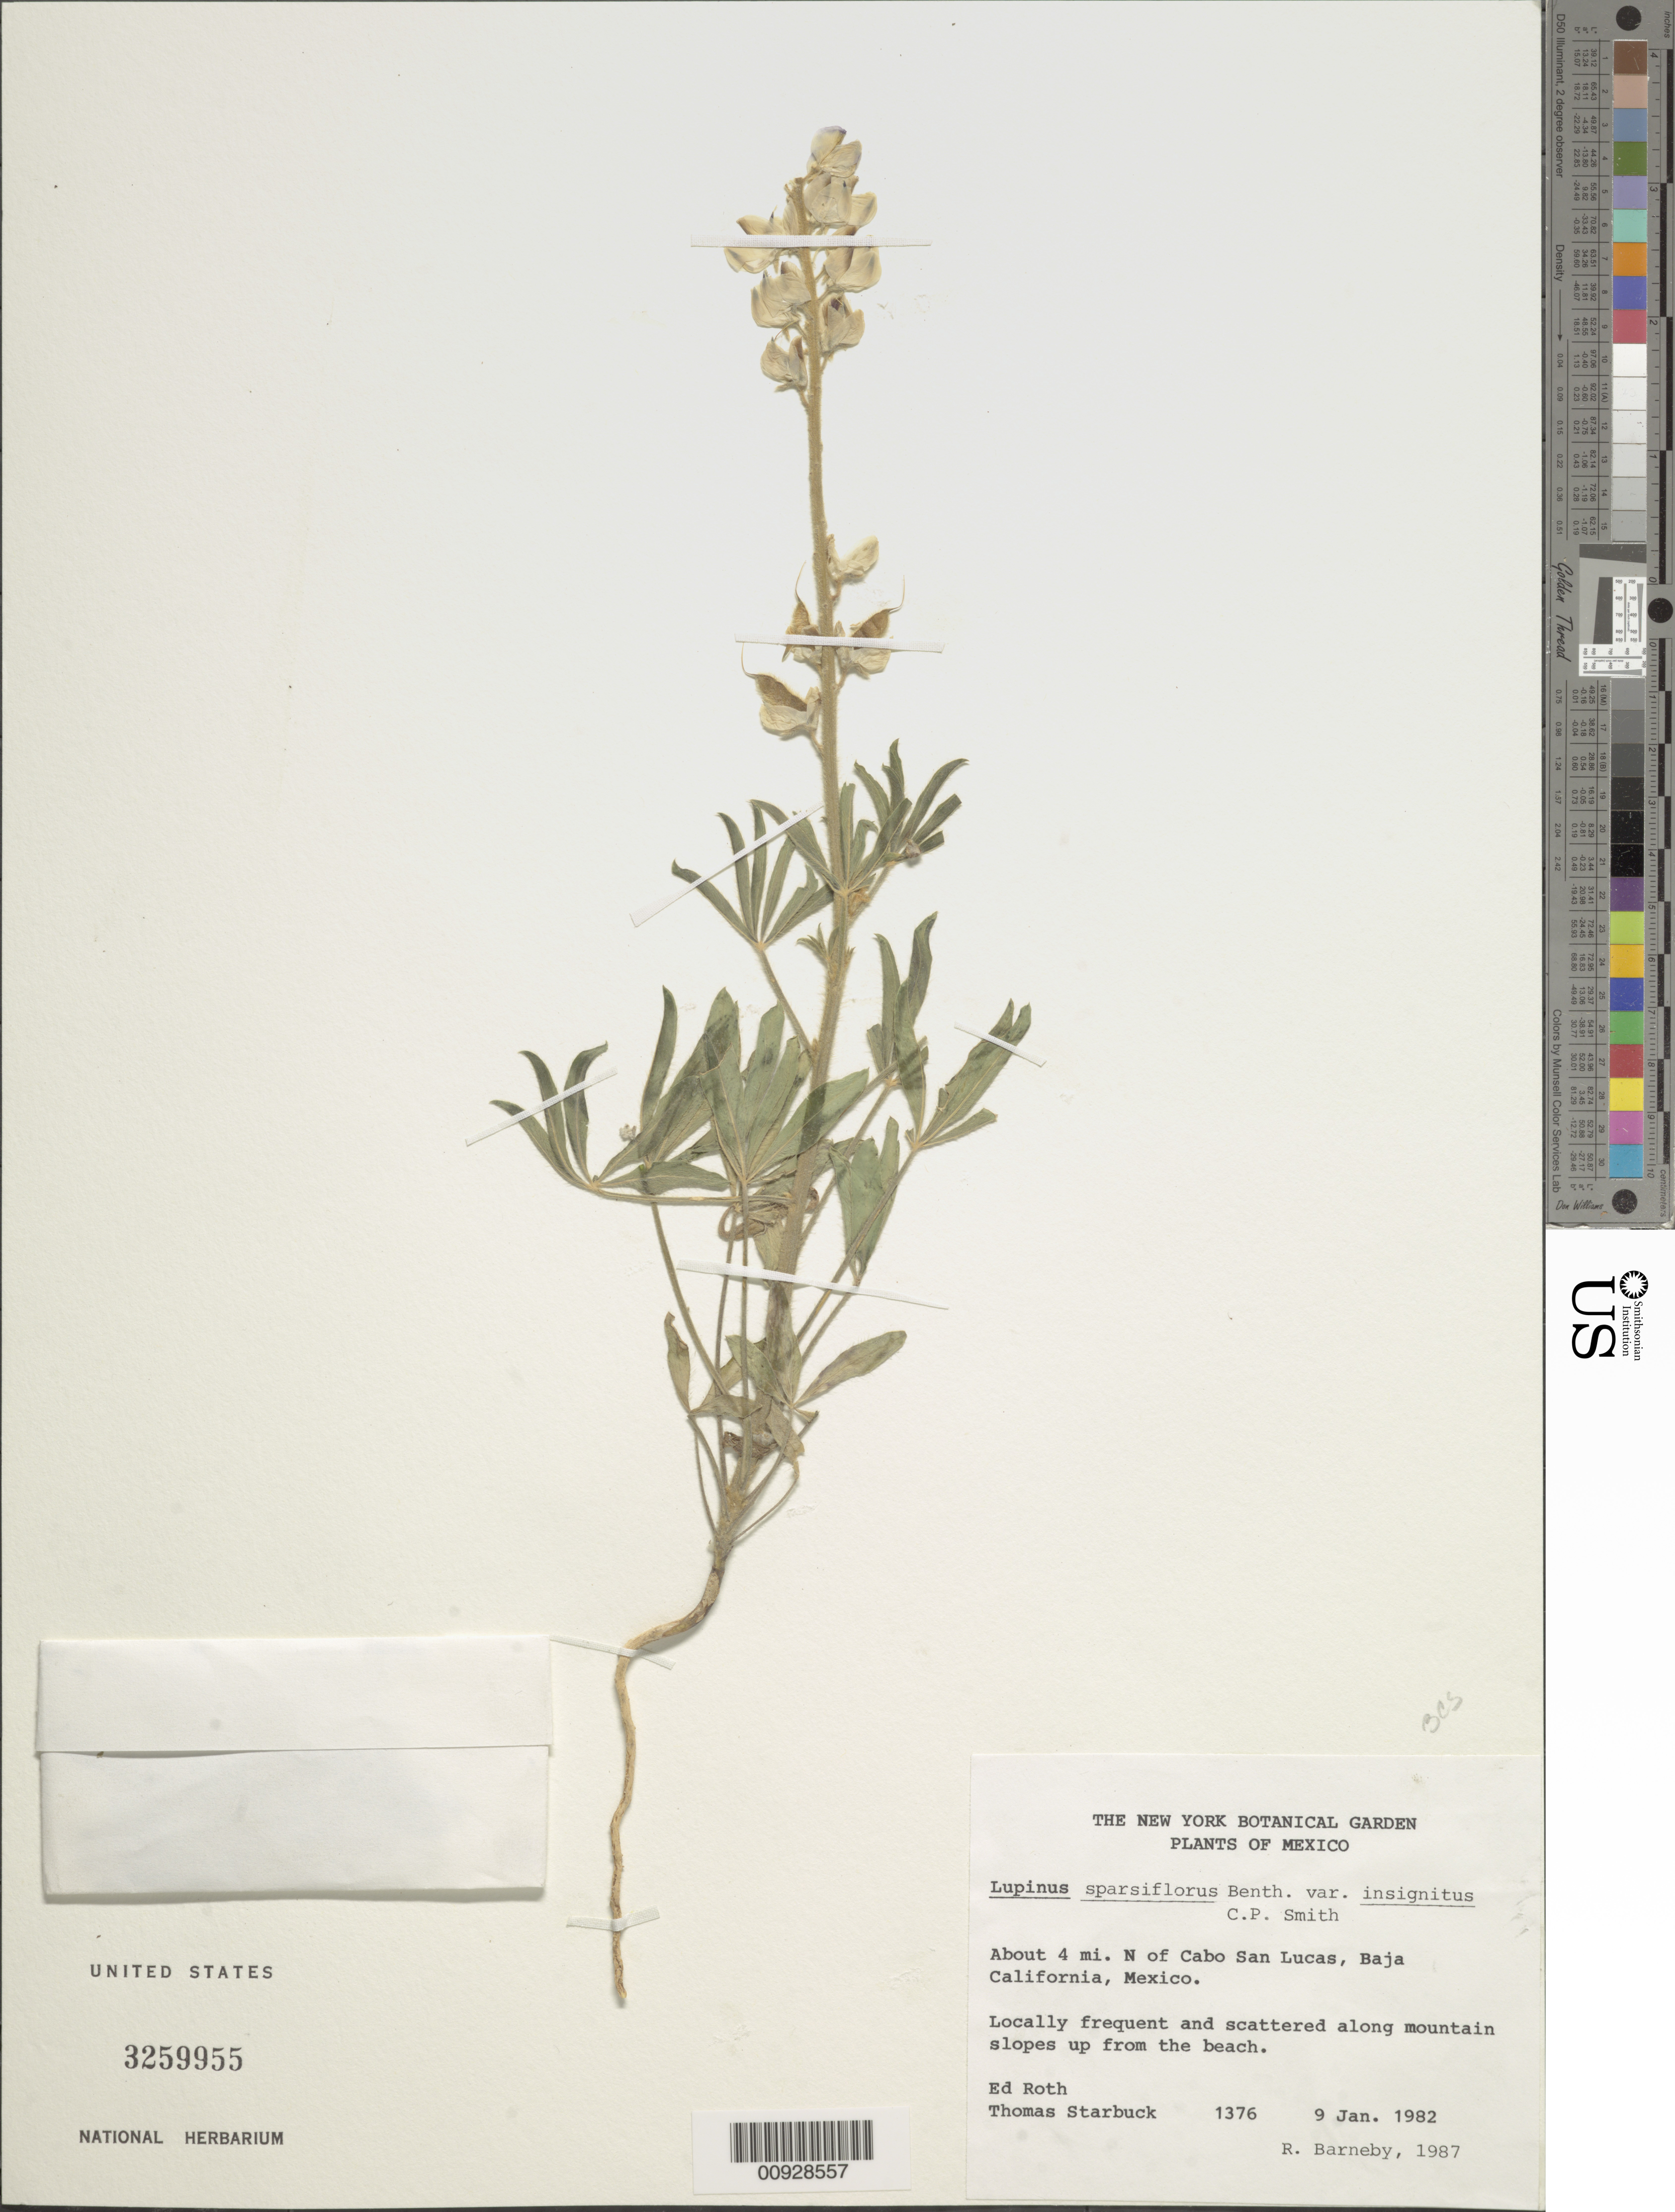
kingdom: Plantae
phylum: Tracheophyta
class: Magnoliopsida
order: Fabales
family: Fabaceae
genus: Lupinus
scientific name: Lupinus sparsiflorus var. insignitus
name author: Benth.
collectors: Roth, E. & Starbuck, T.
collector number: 1376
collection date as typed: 09 Jan 1982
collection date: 1982-01-09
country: Mexico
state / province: Baja California Sur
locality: About 4 mi. N of Cabo San Lucas, Baja California.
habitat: Locally frequent and scattered along mountain slopes up from the beach.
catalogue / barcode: US 3259955